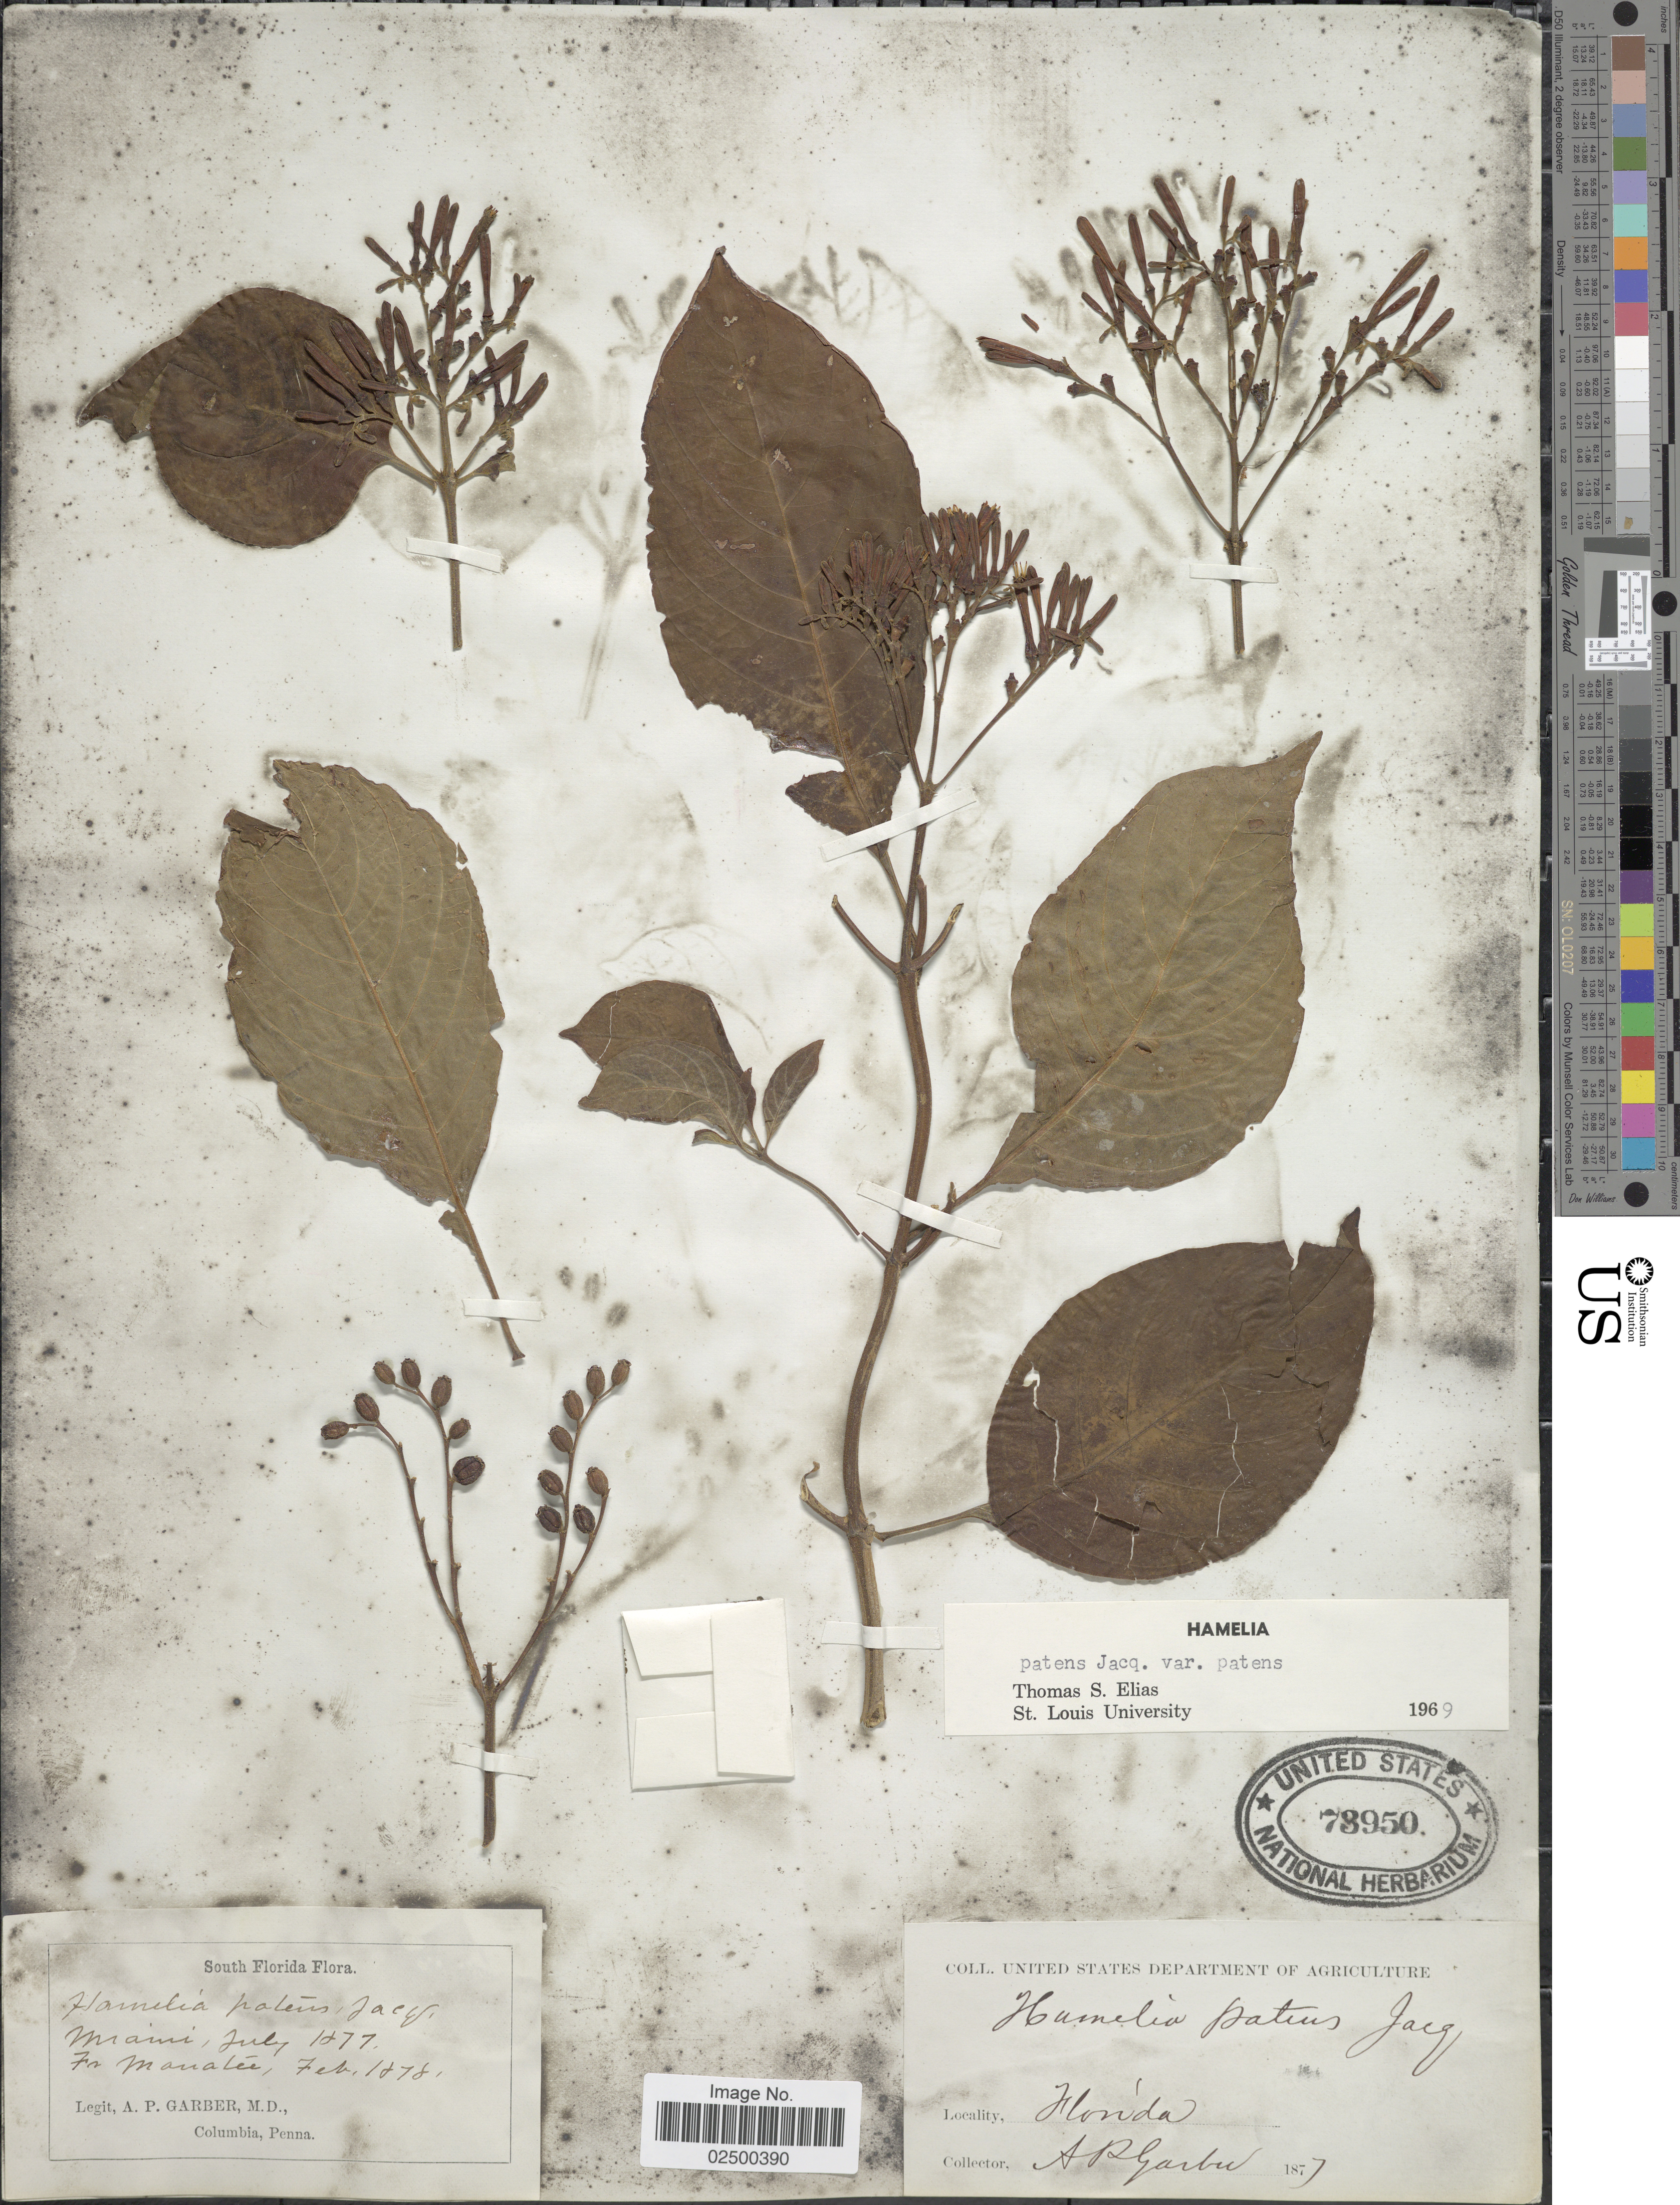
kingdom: Plantae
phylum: Tracheophyta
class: Magnoliopsida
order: Gentianales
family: Rubiaceae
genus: Hamelia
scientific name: Hamelia patens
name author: Jacq.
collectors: A. P. Garber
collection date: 1877-07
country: United States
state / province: Florida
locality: South Florida, Miami, Fr. Manatee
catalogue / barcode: US 73950